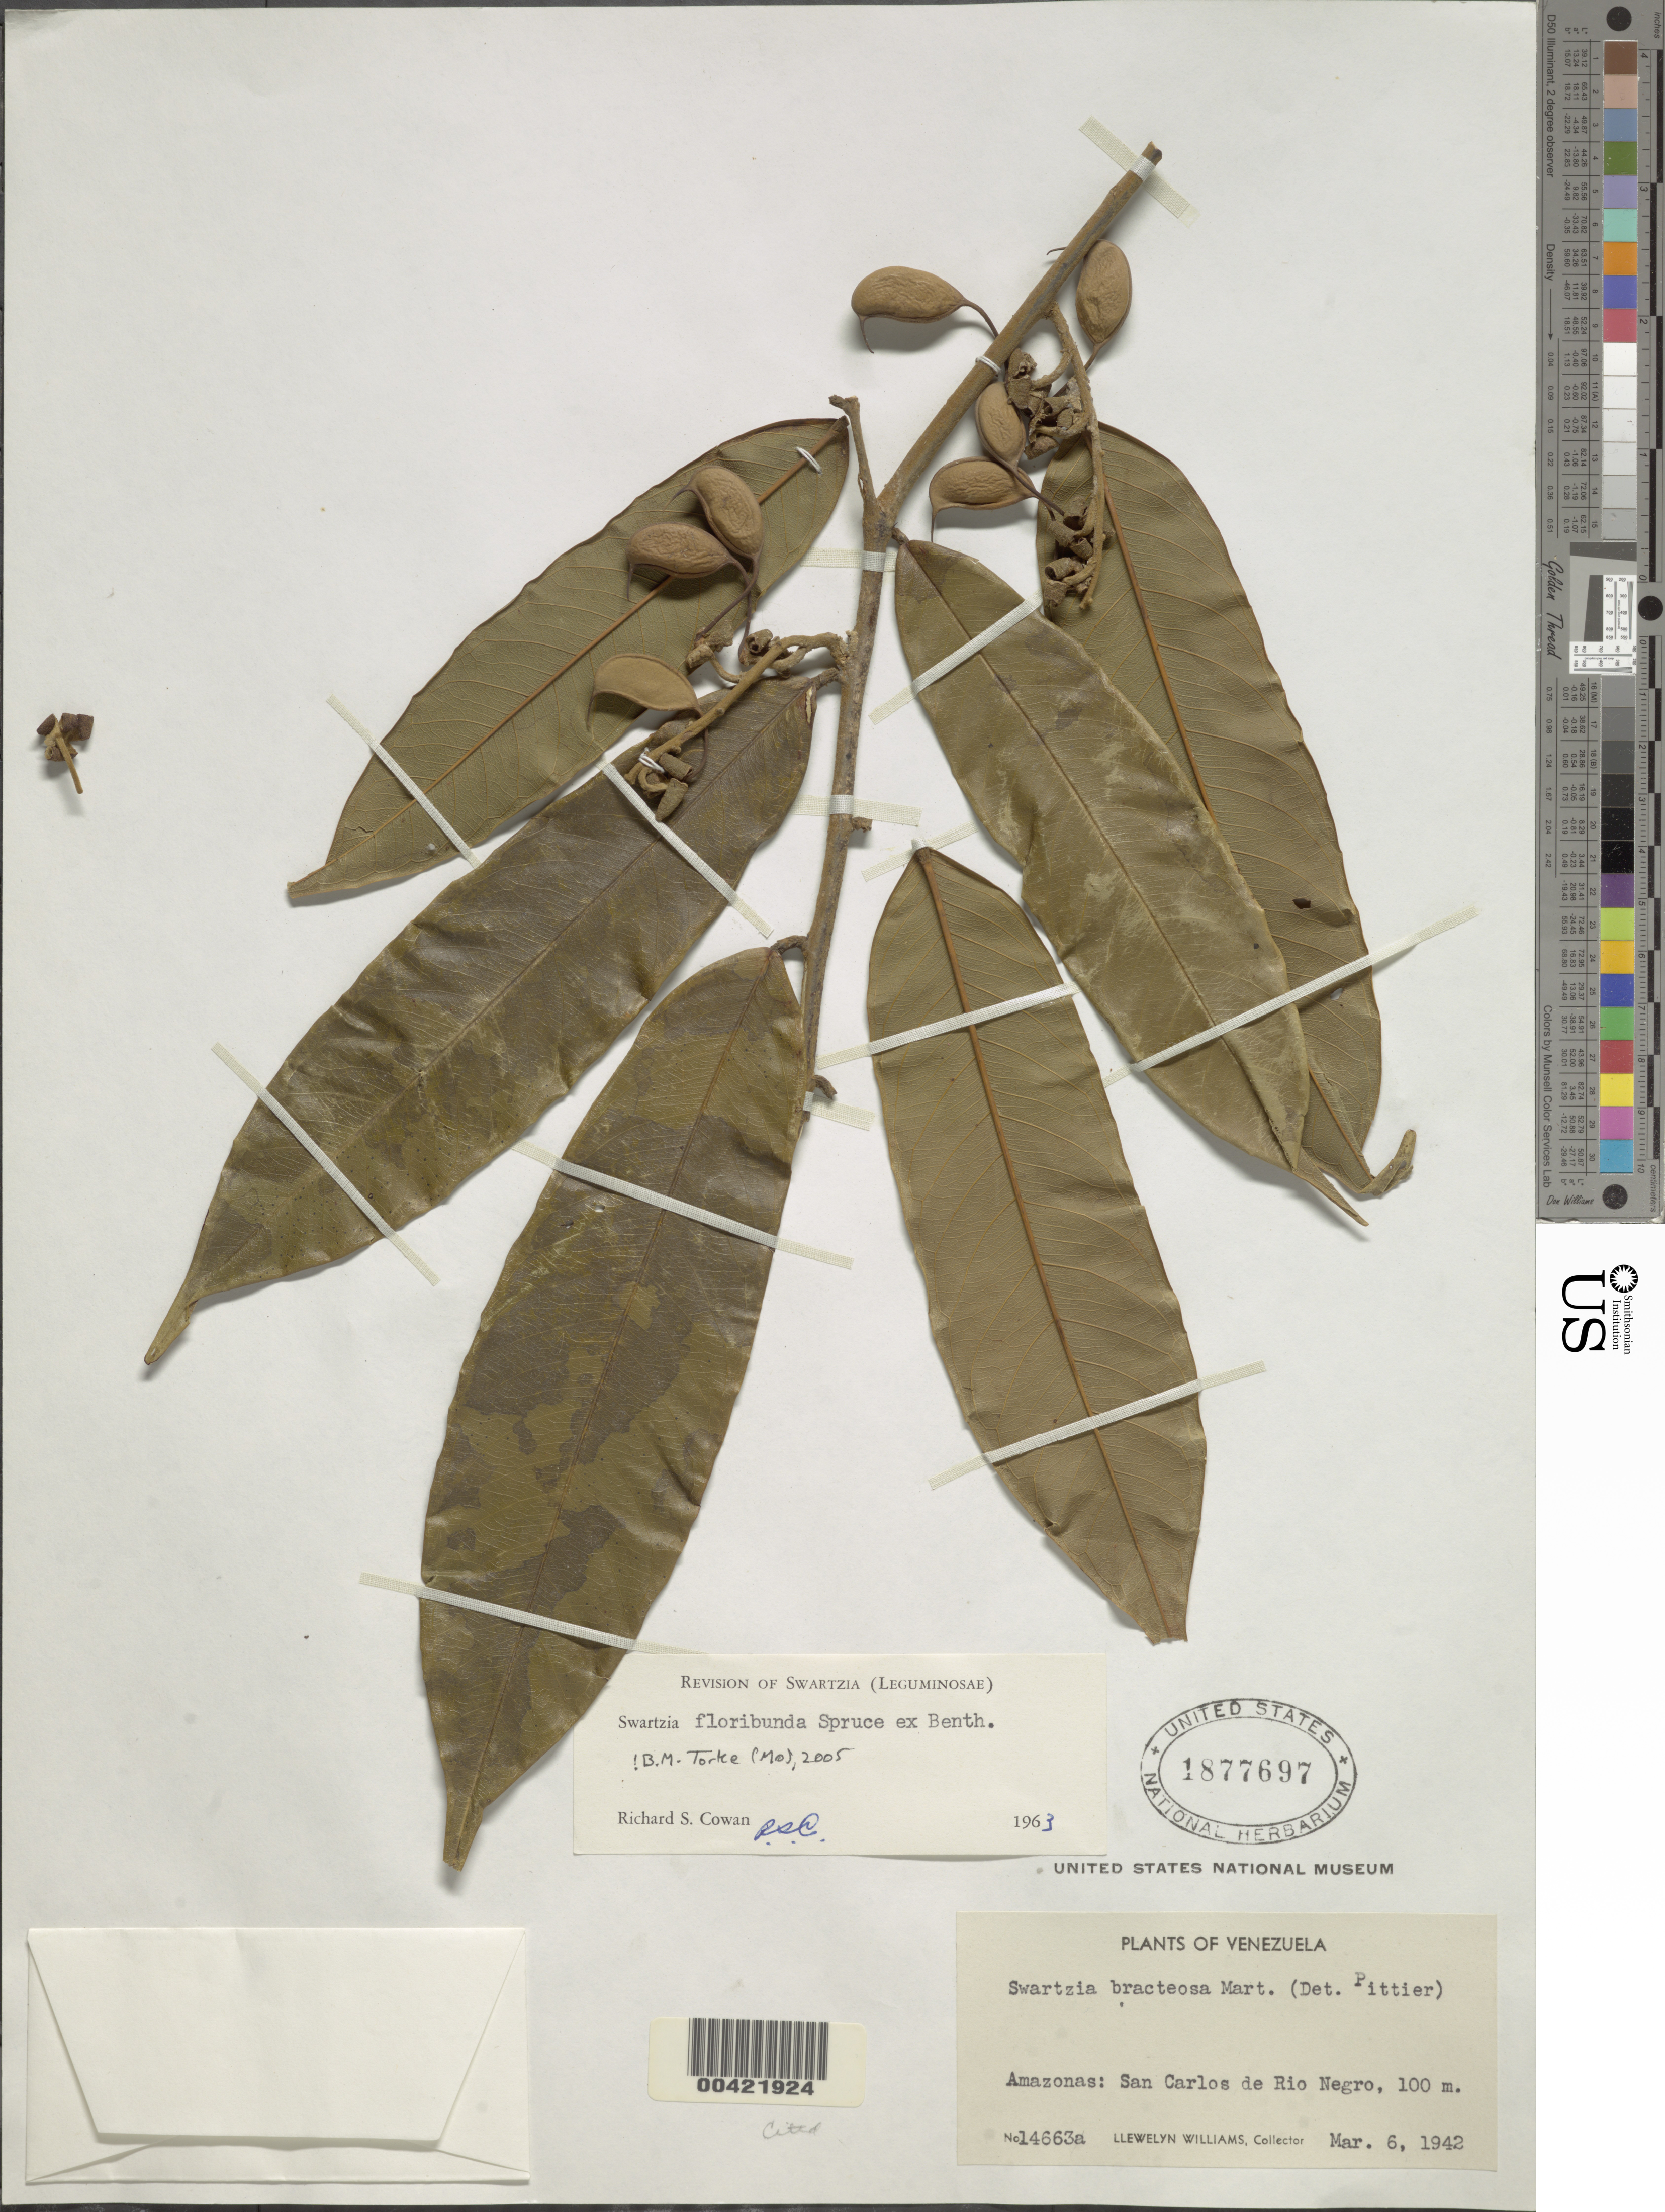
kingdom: Plantae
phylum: Tracheophyta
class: Magnoliopsida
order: Fabales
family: Fabaceae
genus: Swartzia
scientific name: Swartzia floribunda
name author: Spruce ex Benth.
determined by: Cowan, R. S.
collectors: Ll. Williams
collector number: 14663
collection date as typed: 06 Mar 1942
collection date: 1942-03-06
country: Venezuela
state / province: Amazonas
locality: San carlos de rio negro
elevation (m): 100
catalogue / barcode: US 1877697